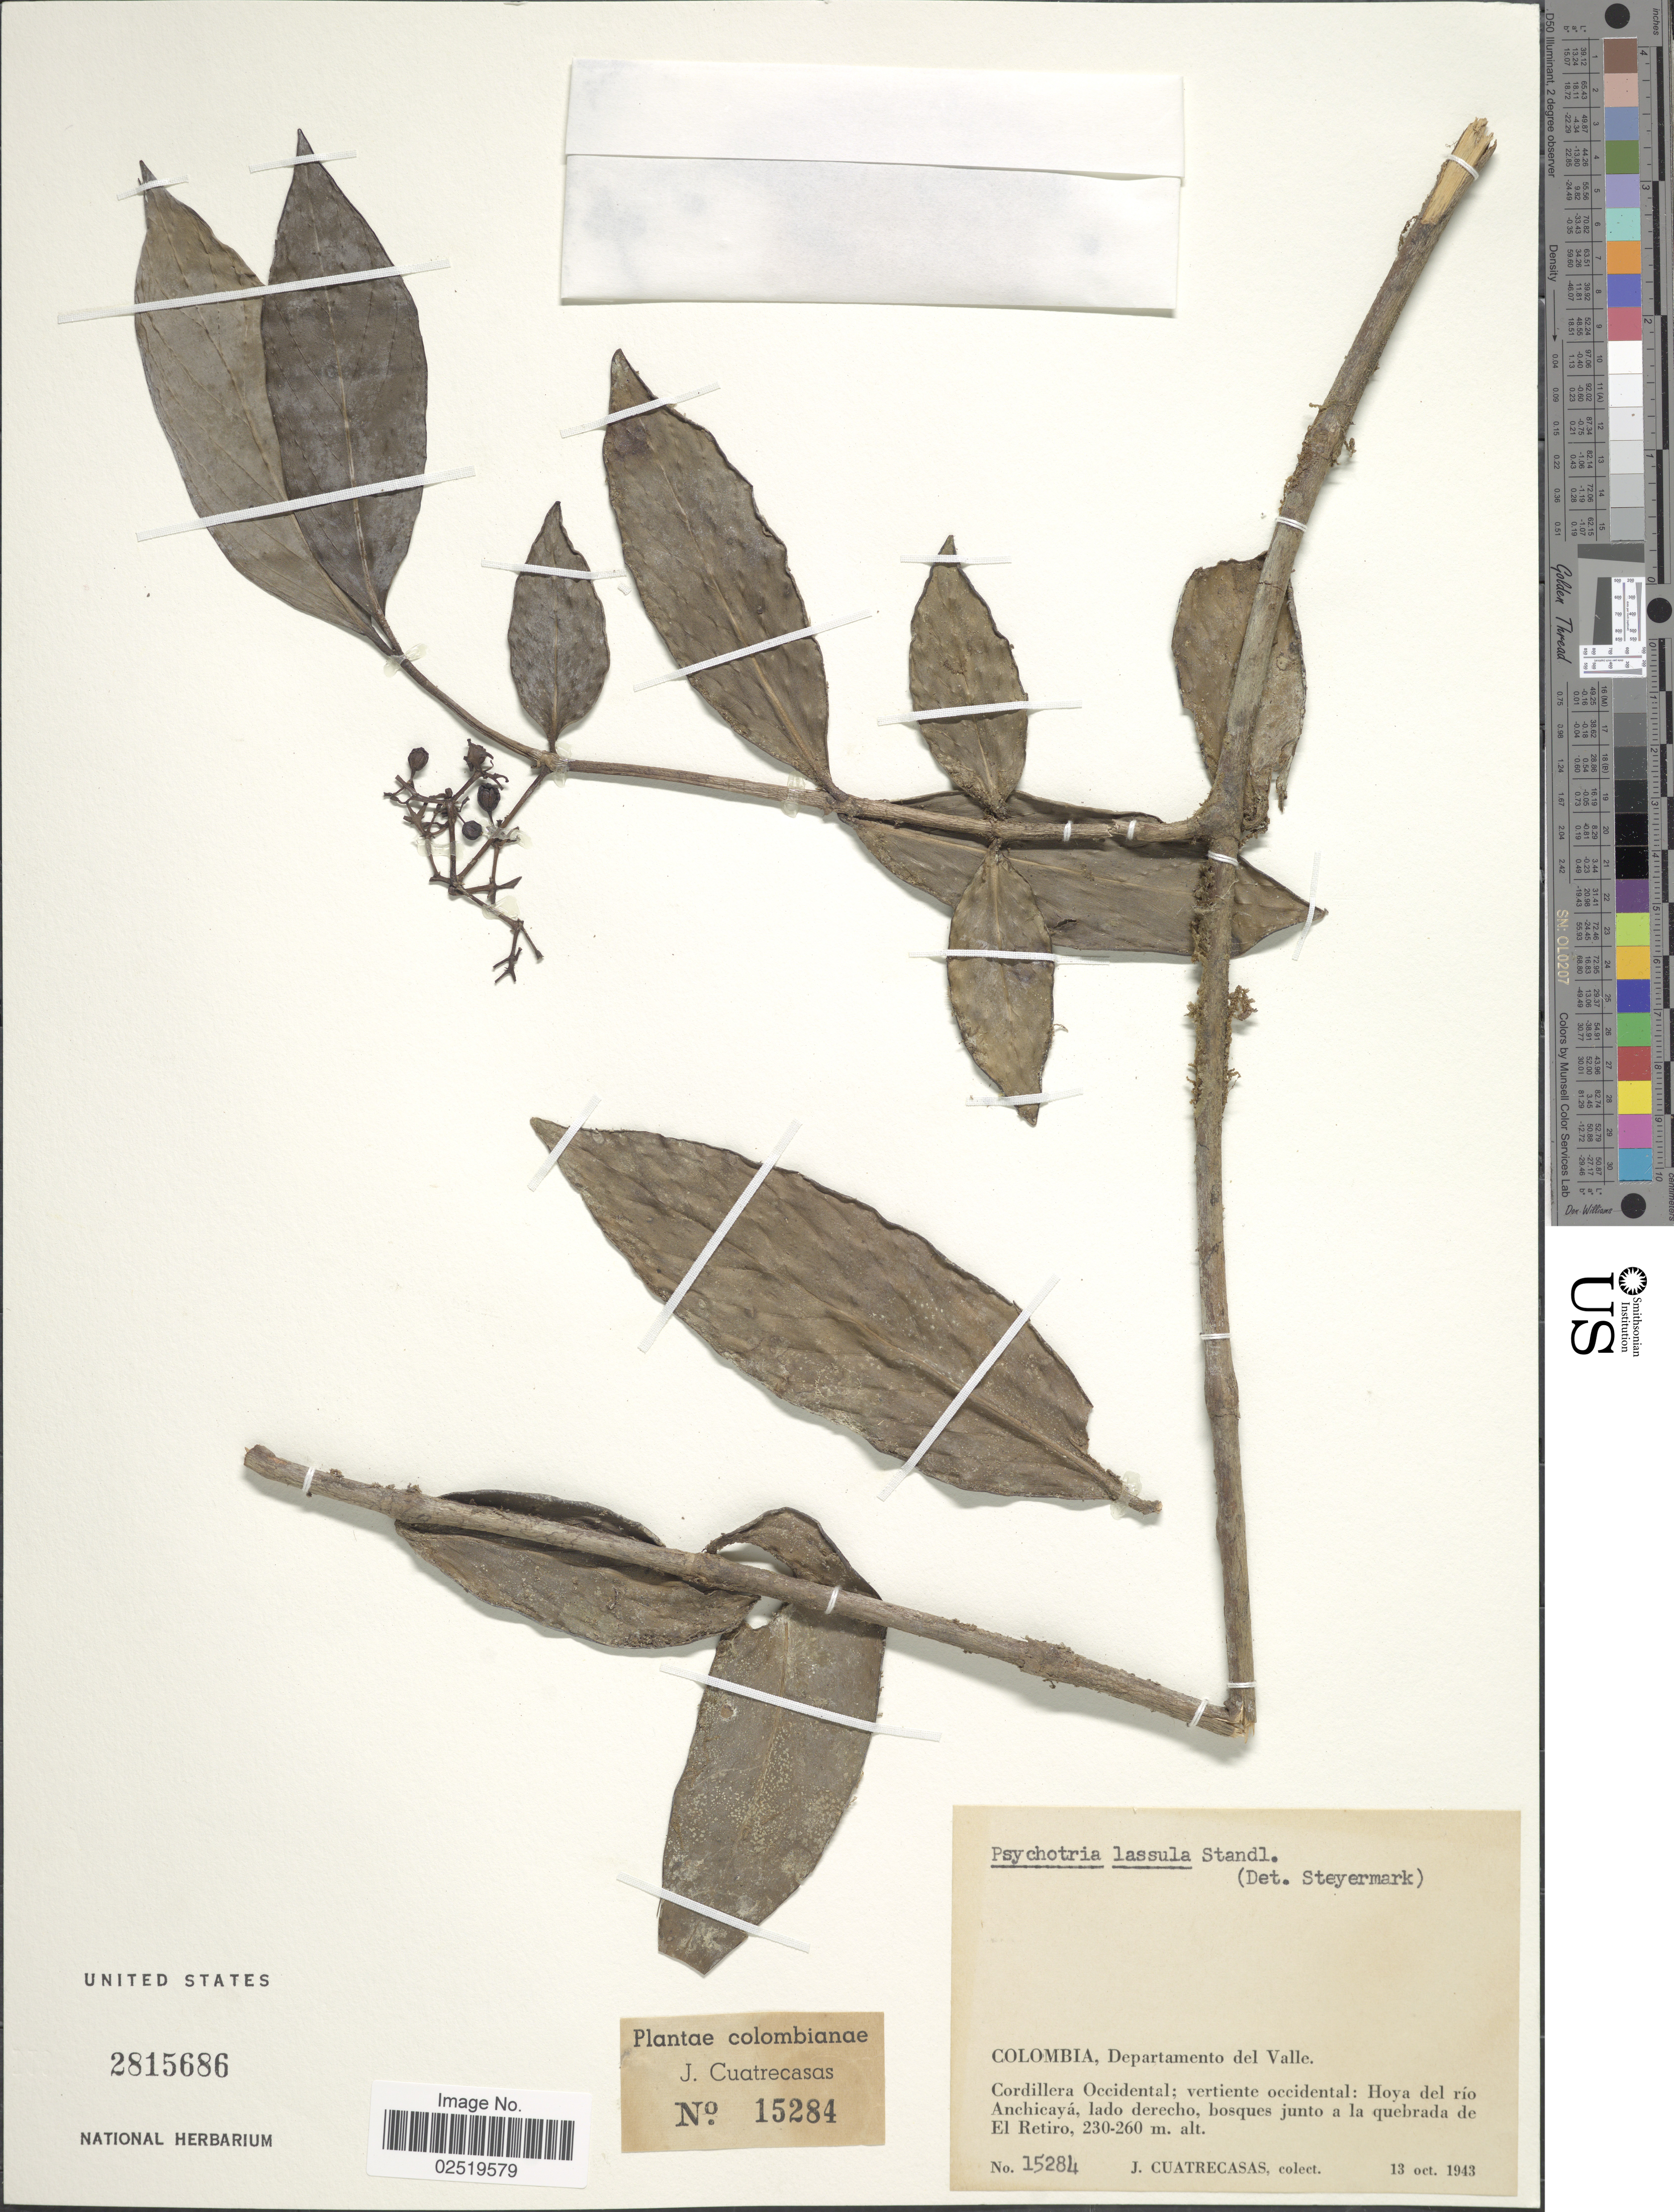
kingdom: Plantae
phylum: Tracheophyta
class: Magnoliopsida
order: Gentianales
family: Rubiaceae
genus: Psychotria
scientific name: Psychotria lassula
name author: Standl.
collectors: J. Cuatrecasas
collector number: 15284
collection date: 1943-10-13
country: Colombia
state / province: Valle del Cauca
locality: Departamento del Valle, Cordillera Occidental; vertiente occidental: Hoya del rio Anchicaya, lado derecho, bosques junto a la quebrada de El Retiro, colombianae.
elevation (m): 230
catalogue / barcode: US 2815686